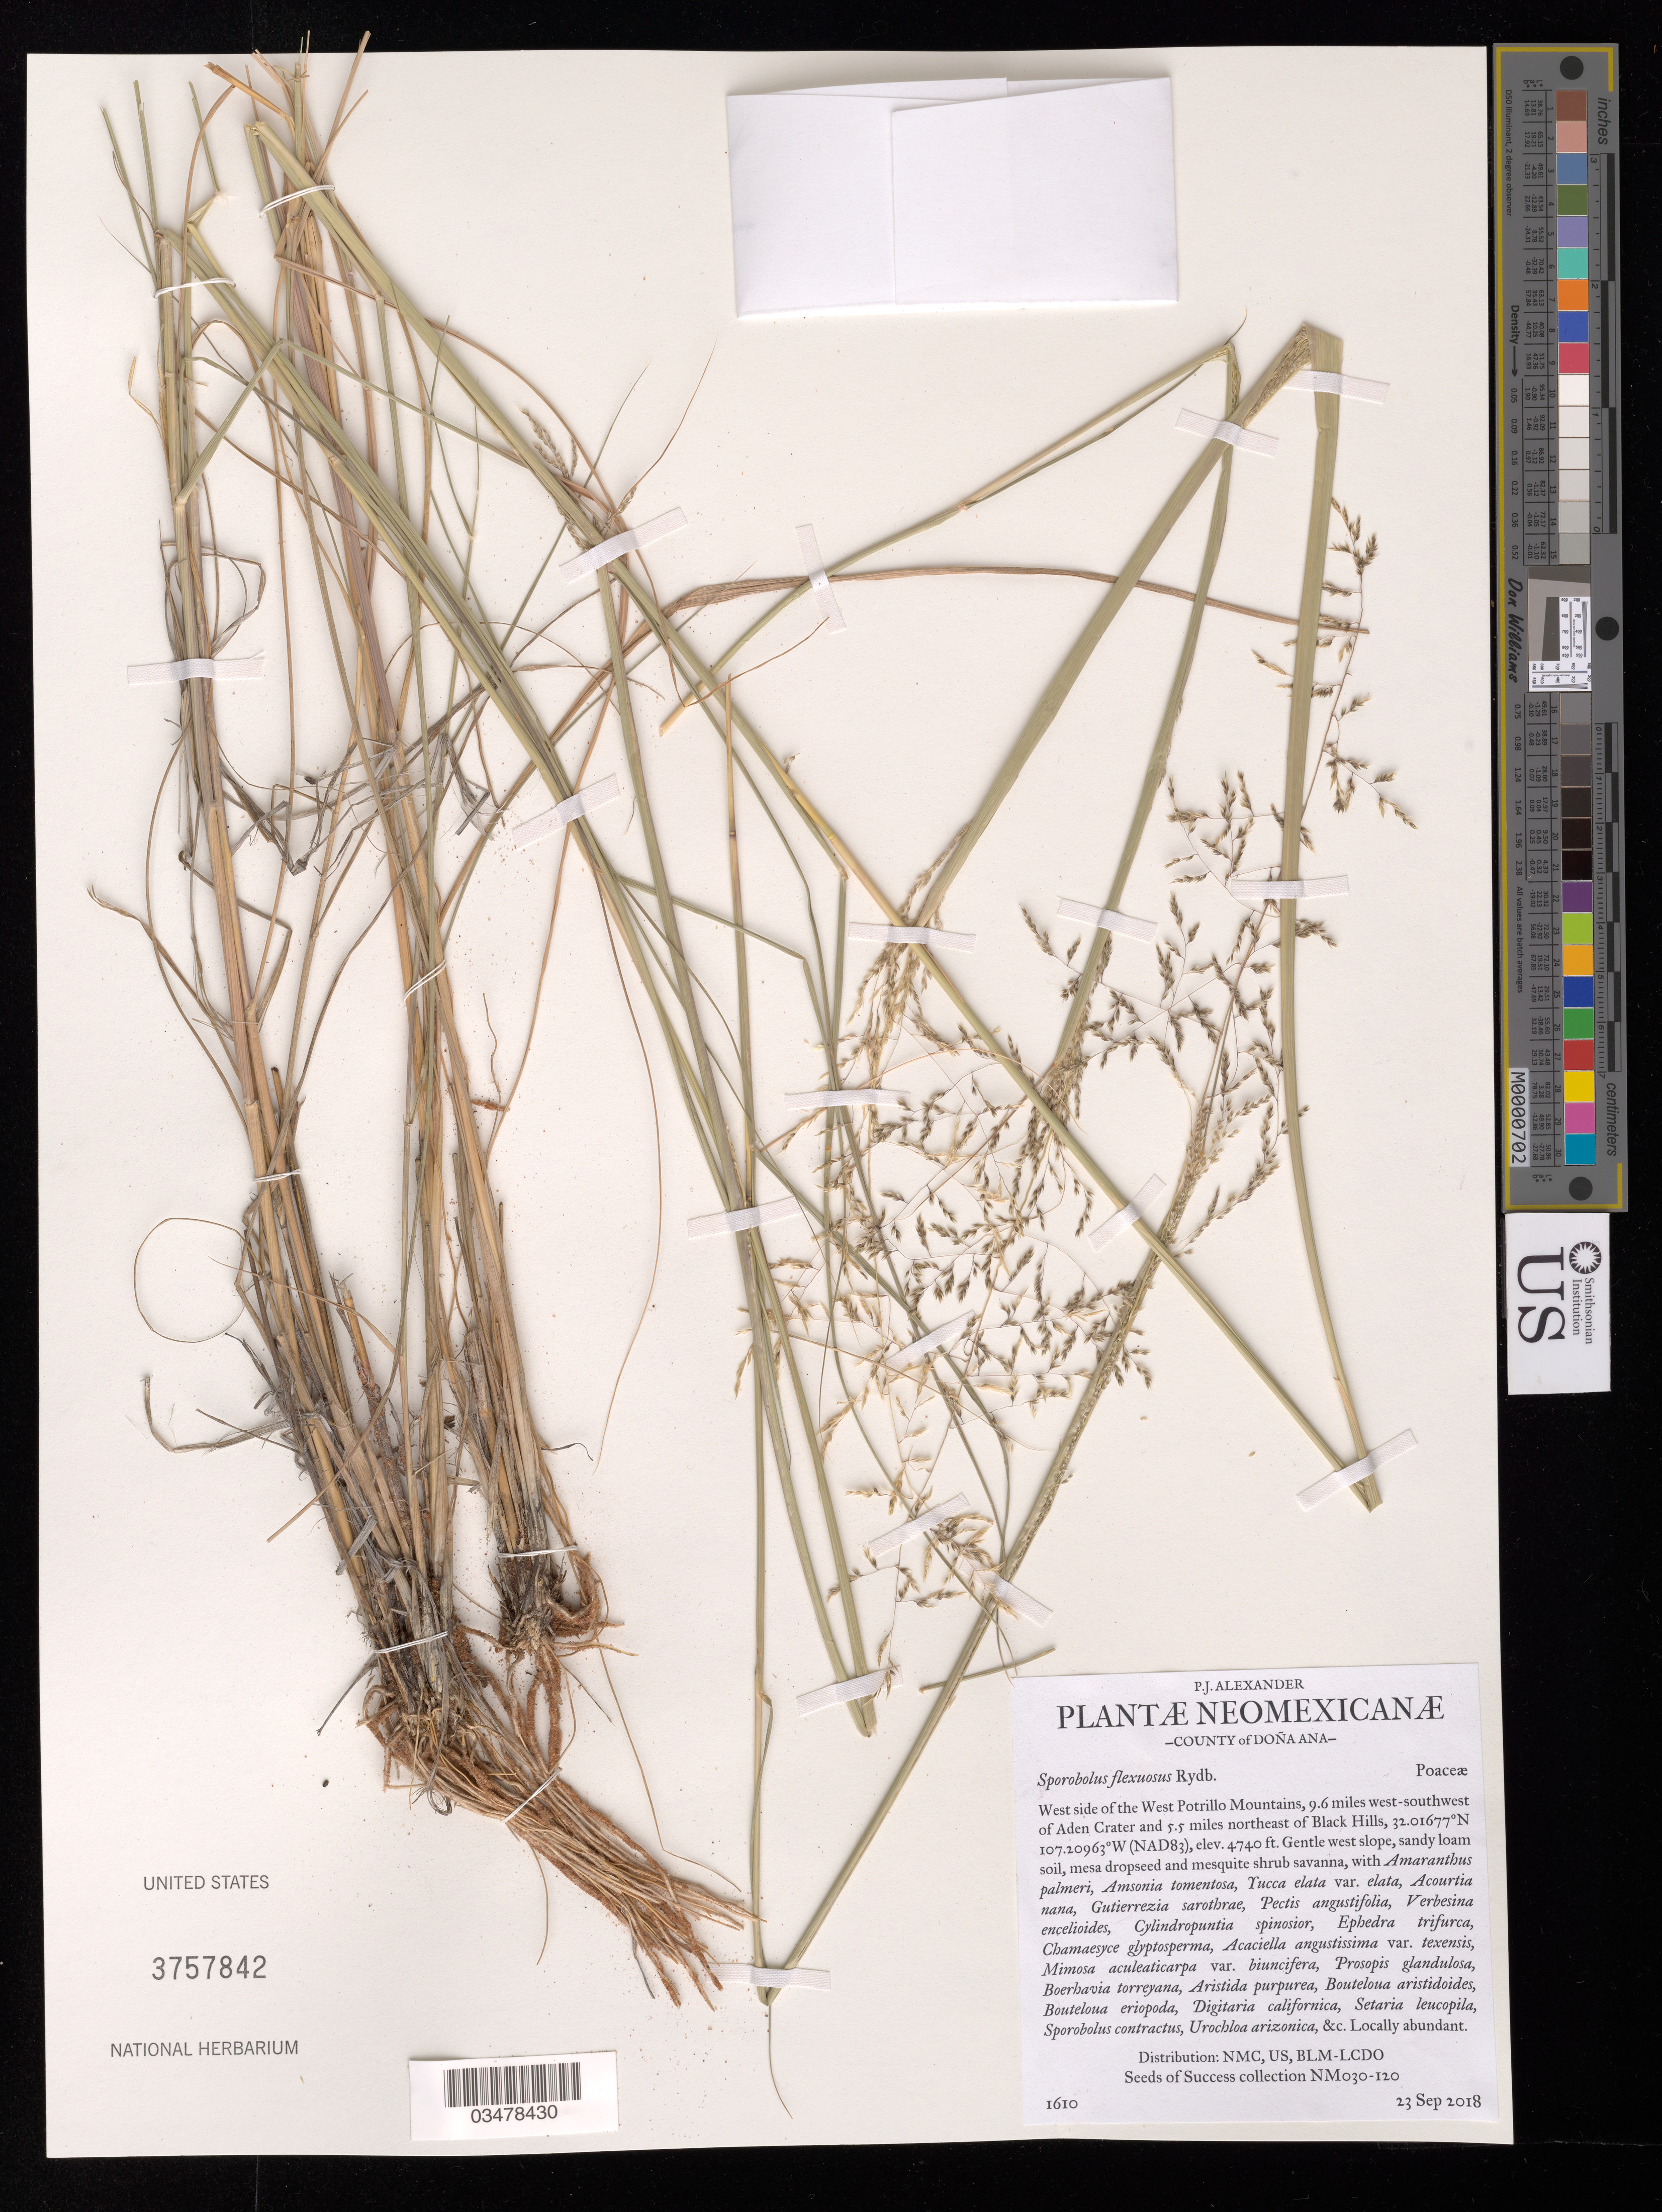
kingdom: Plantae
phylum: Tracheophyta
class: Liliopsida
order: Poales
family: Poaceae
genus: Sporobolus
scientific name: Sporobolus flexuosus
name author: (Thurb.) Rydb.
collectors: P. Alexander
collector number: NM030-120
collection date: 2018-09-23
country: United States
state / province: New Mexico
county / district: Dona Ana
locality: Allotment 03029. West Potrillo Mtns., 9.6 mi. WSW of Aden Crater and 5.5 mi. NE of Black Hills.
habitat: Ecological site: R042XB012NM, Sandy loam soil. Mesquite shrub savanna. With Tucca elata var. elata, Acourtia nana, Amsonia tomentosa, etc.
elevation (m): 1445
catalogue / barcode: US 3757842